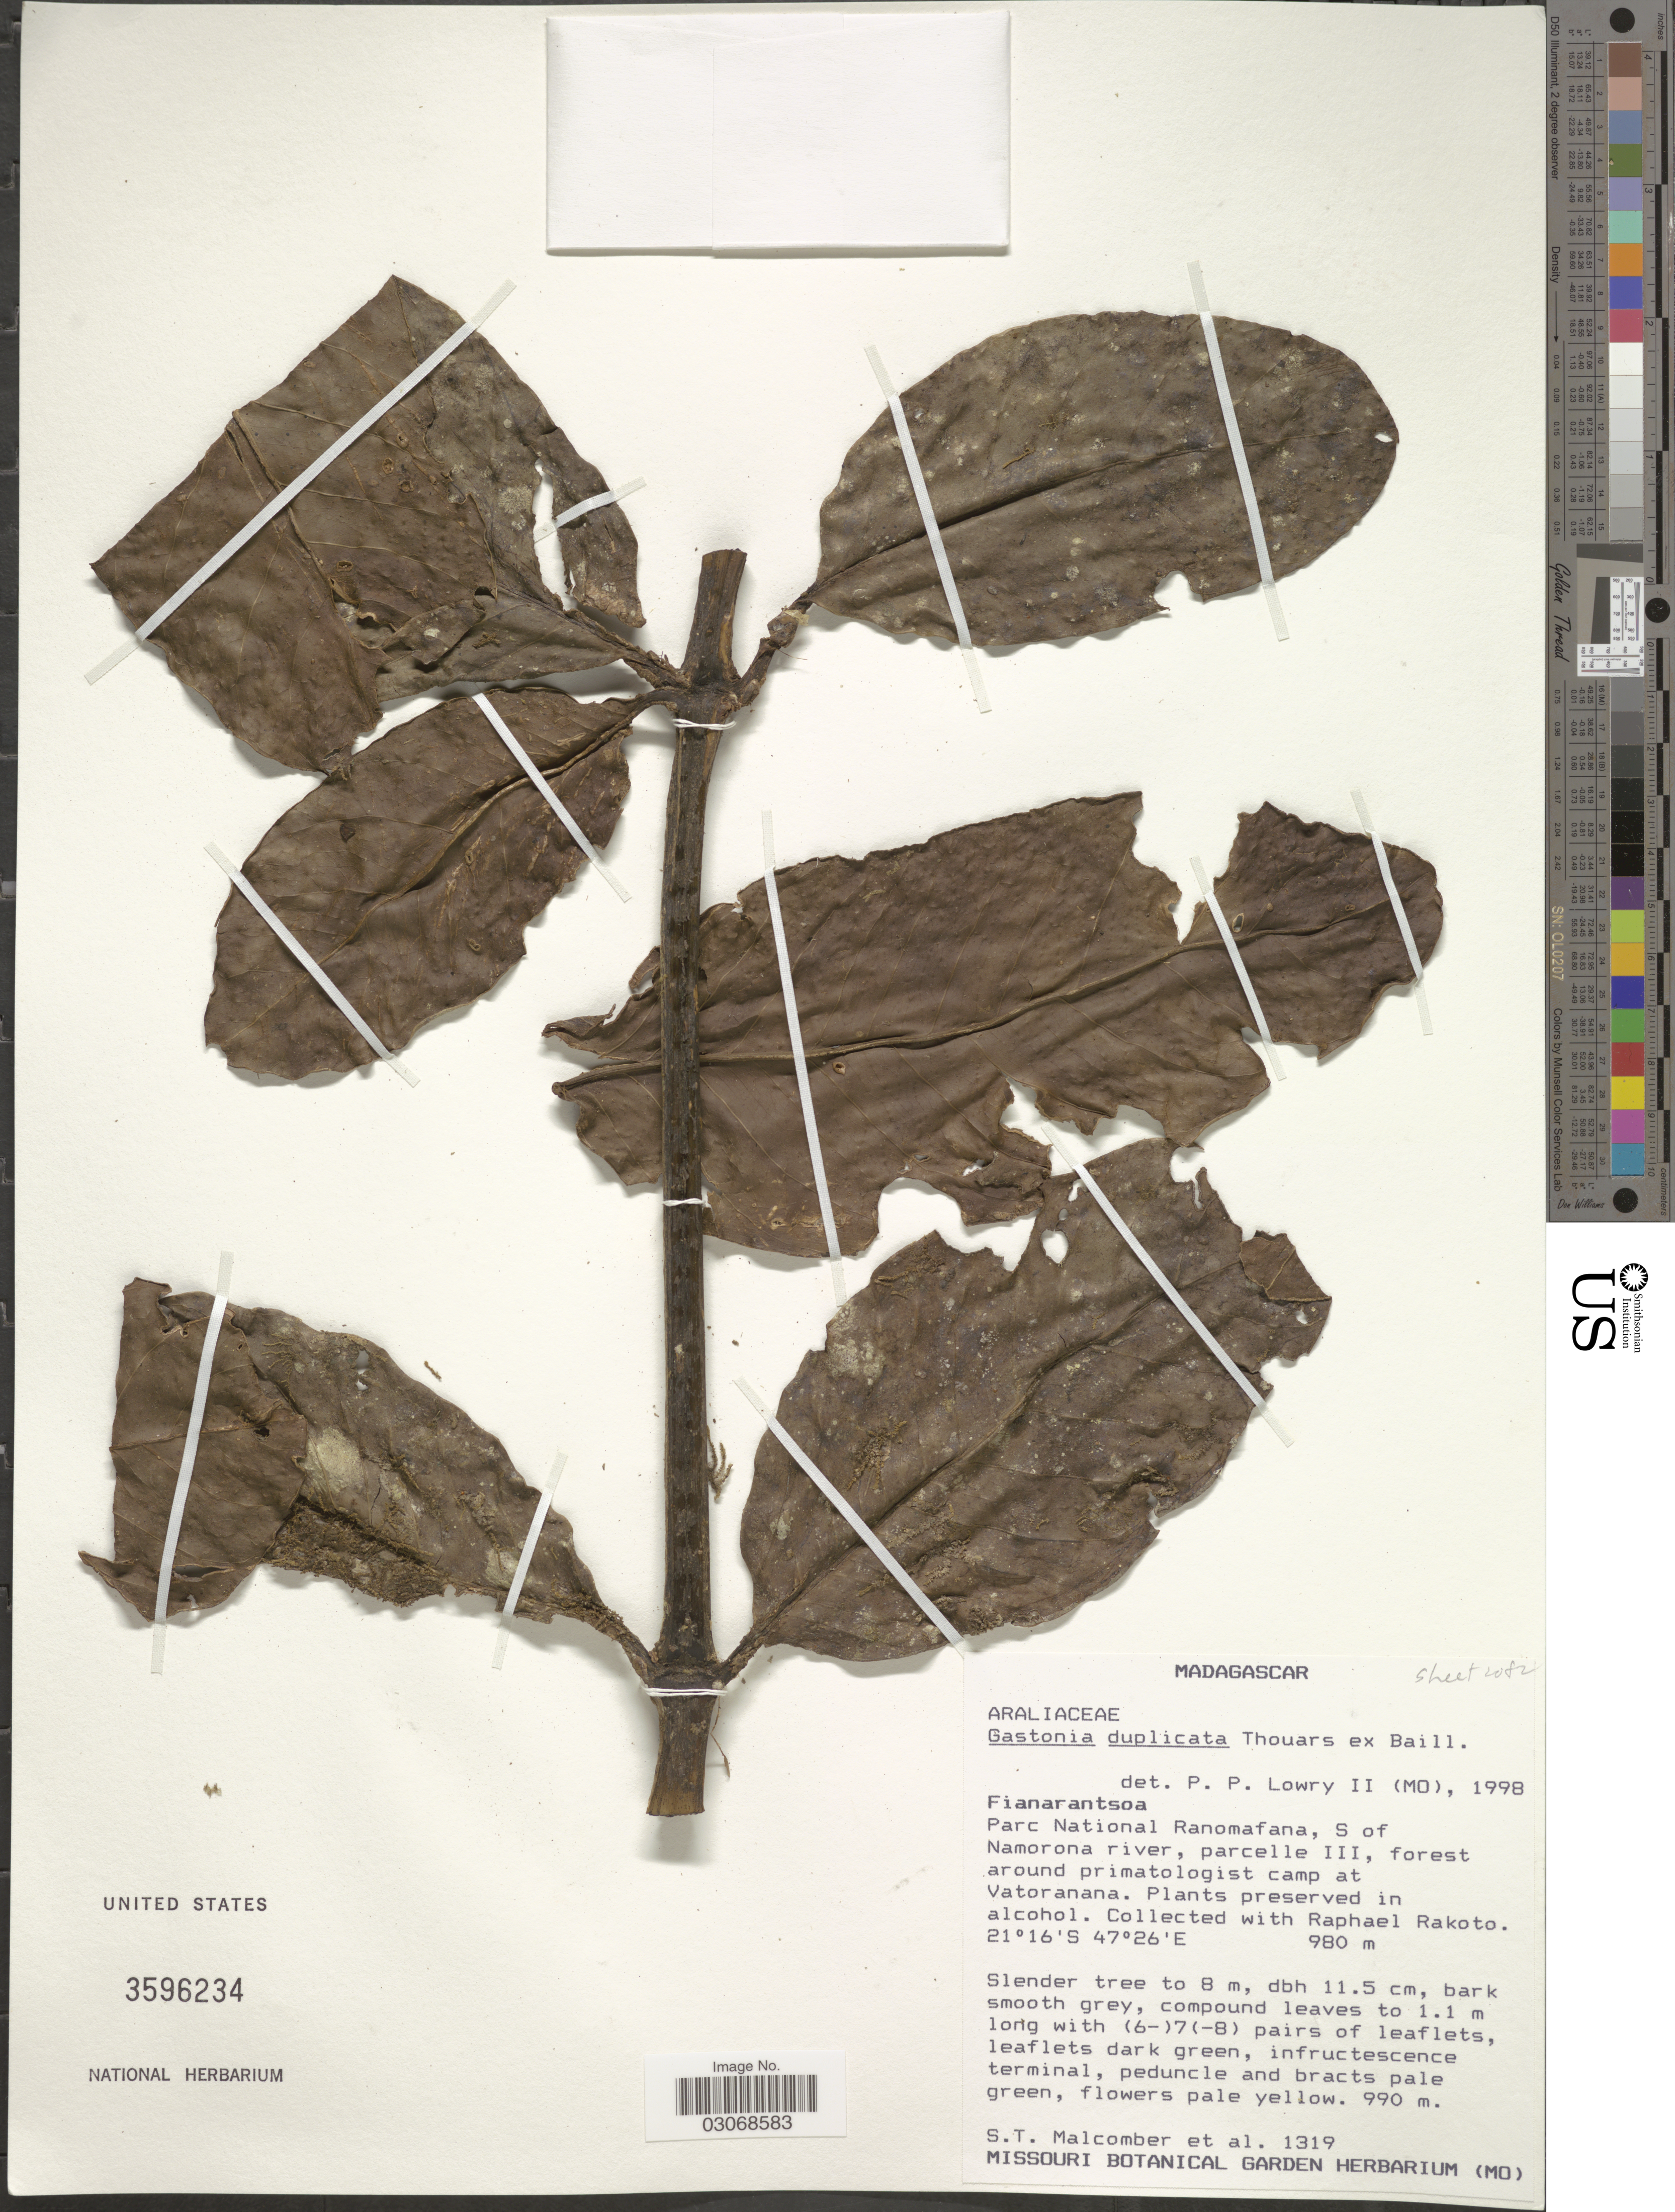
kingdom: Plantae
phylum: Tracheophyta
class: Magnoliopsida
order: Apiales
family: Araliaceae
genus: Gastonia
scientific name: Gastonia duplicata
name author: Thouars ex Baill.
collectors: S. T. Malcomber & R. Rakoto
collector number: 1319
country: Madagascar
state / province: Vatovavy Fitovinany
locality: Parc National Ranomafana, S of Namorona river, parcelle III, forest around primatologist camp at Vatoranana.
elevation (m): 980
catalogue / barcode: US 3596234